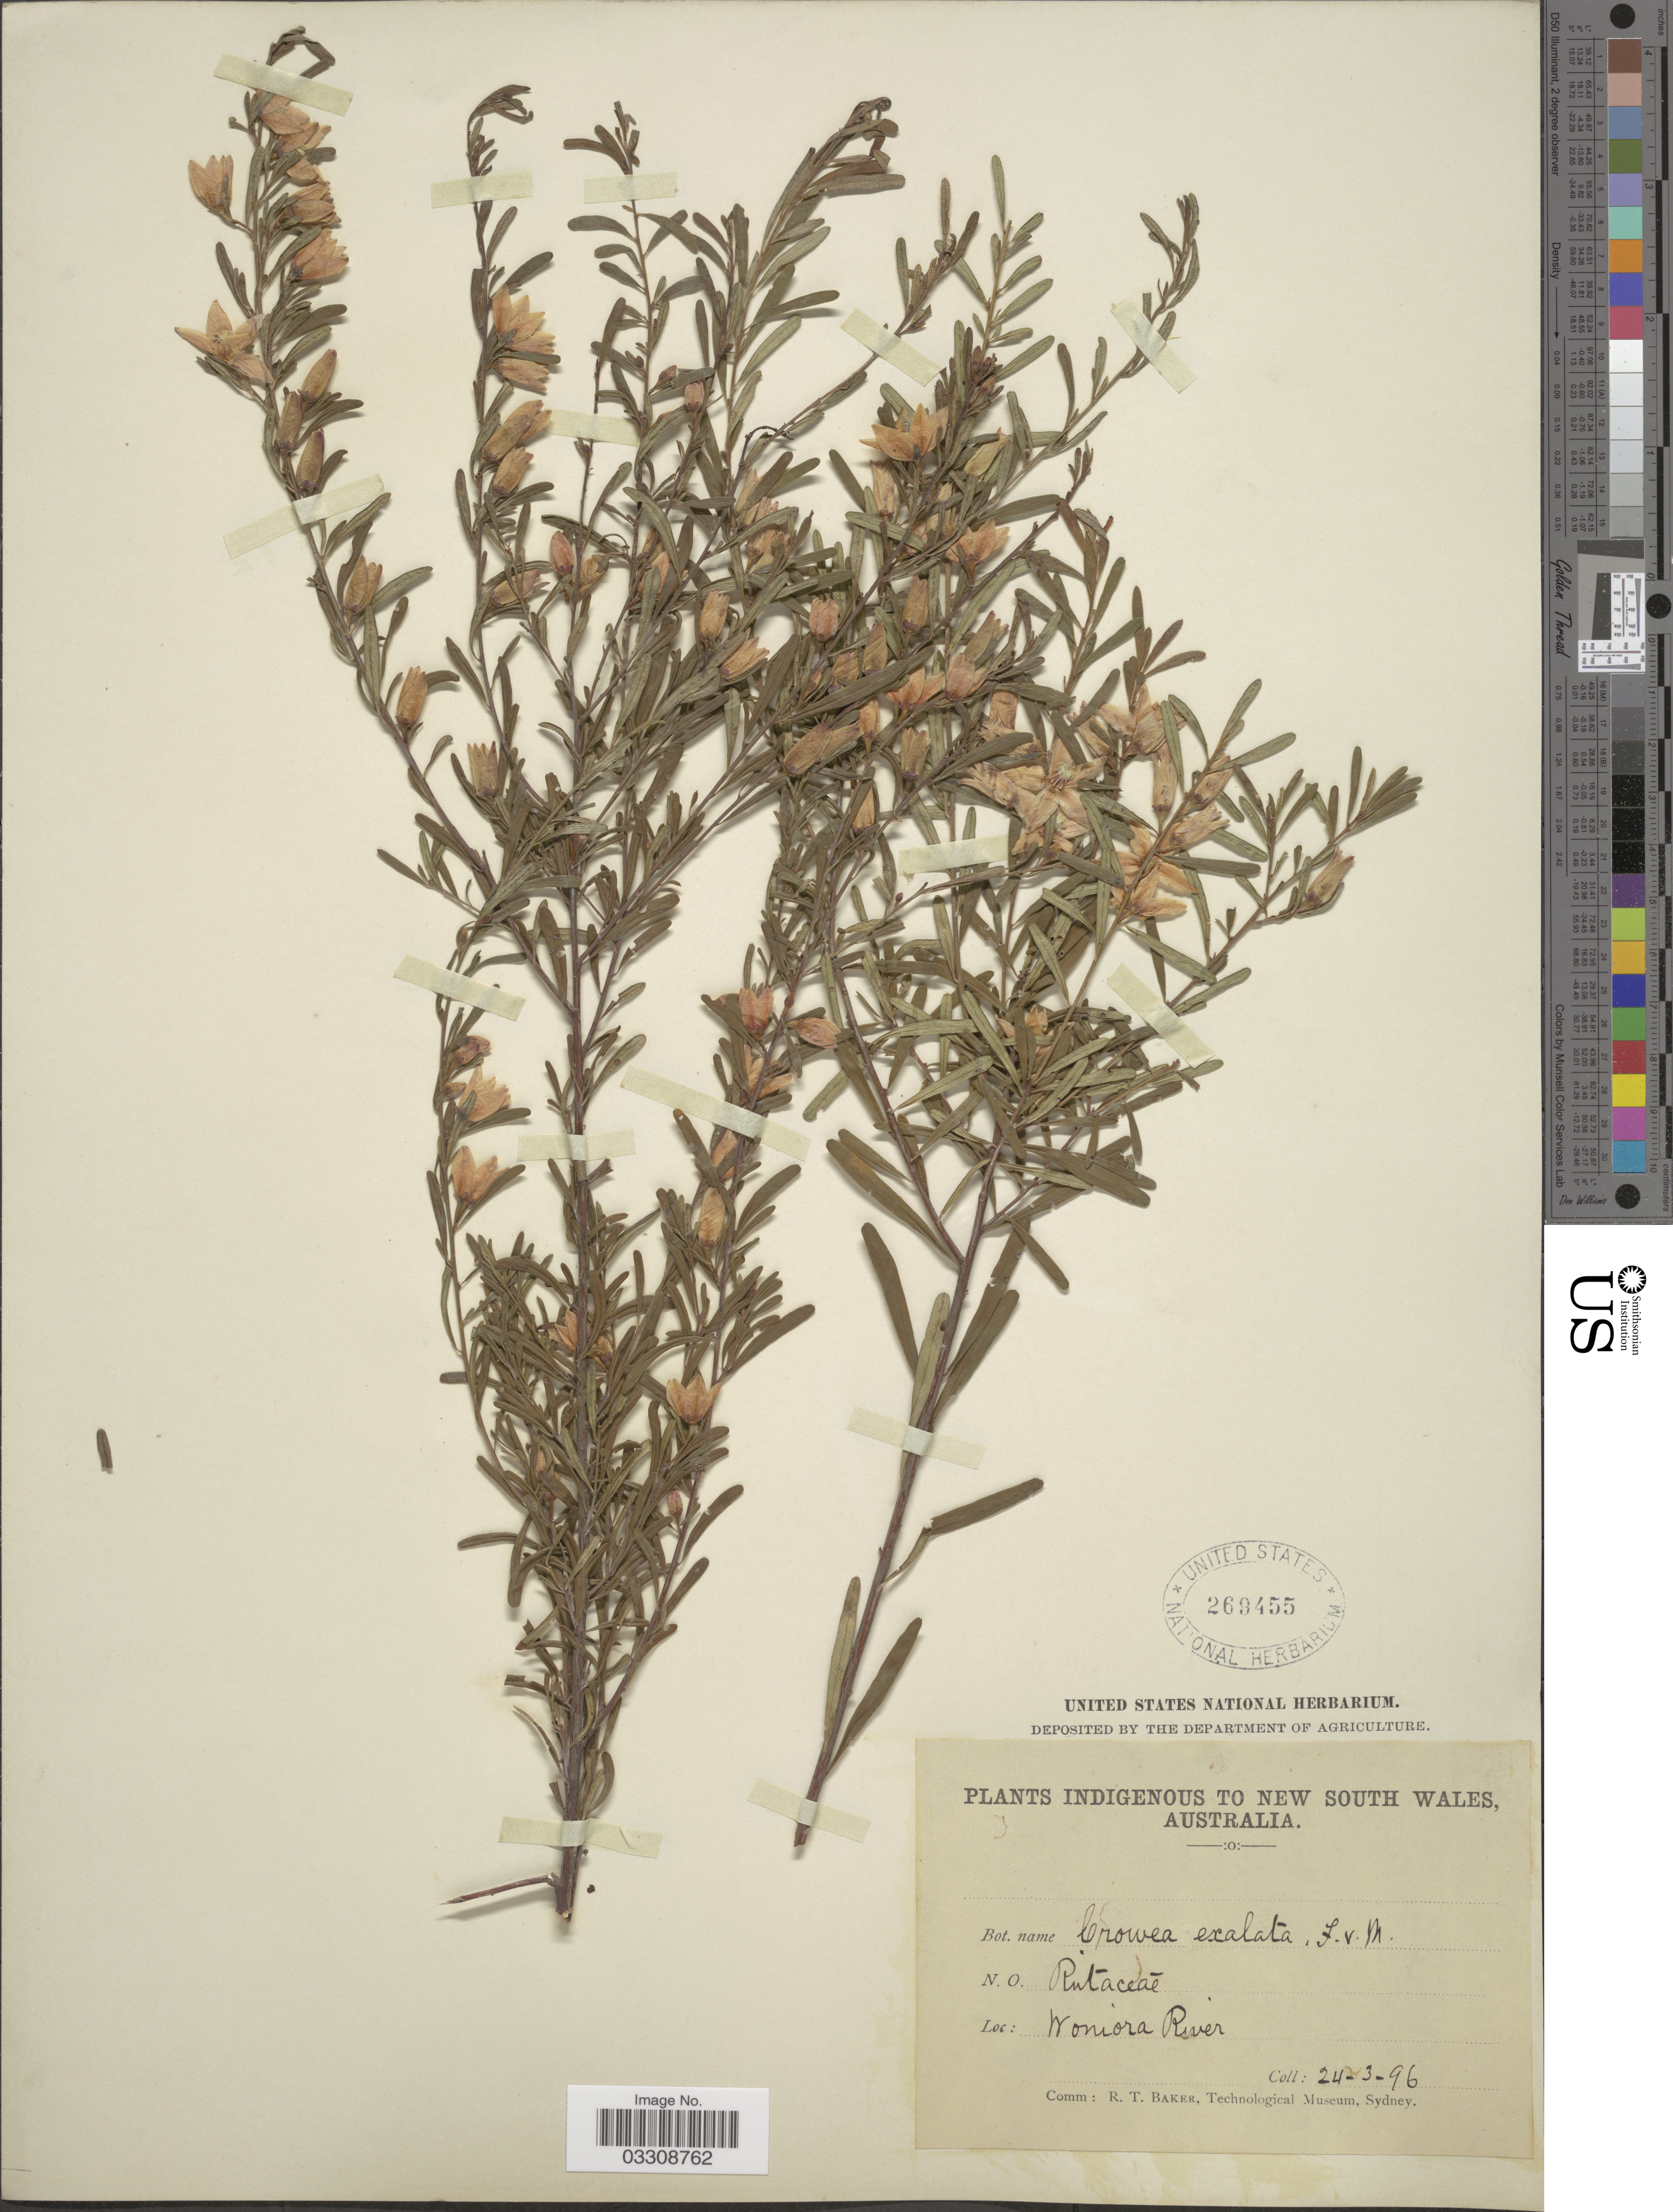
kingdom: Plantae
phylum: Tracheophyta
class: Magnoliopsida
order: Sapindales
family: Rutaceae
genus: Crowea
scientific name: Crowea exalata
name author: F. Muell.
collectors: R. T. Baker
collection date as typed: Transcribed d/m/y: 24/3/96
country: Australia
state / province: New South Wales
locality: Woniora River.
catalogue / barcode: US 269455